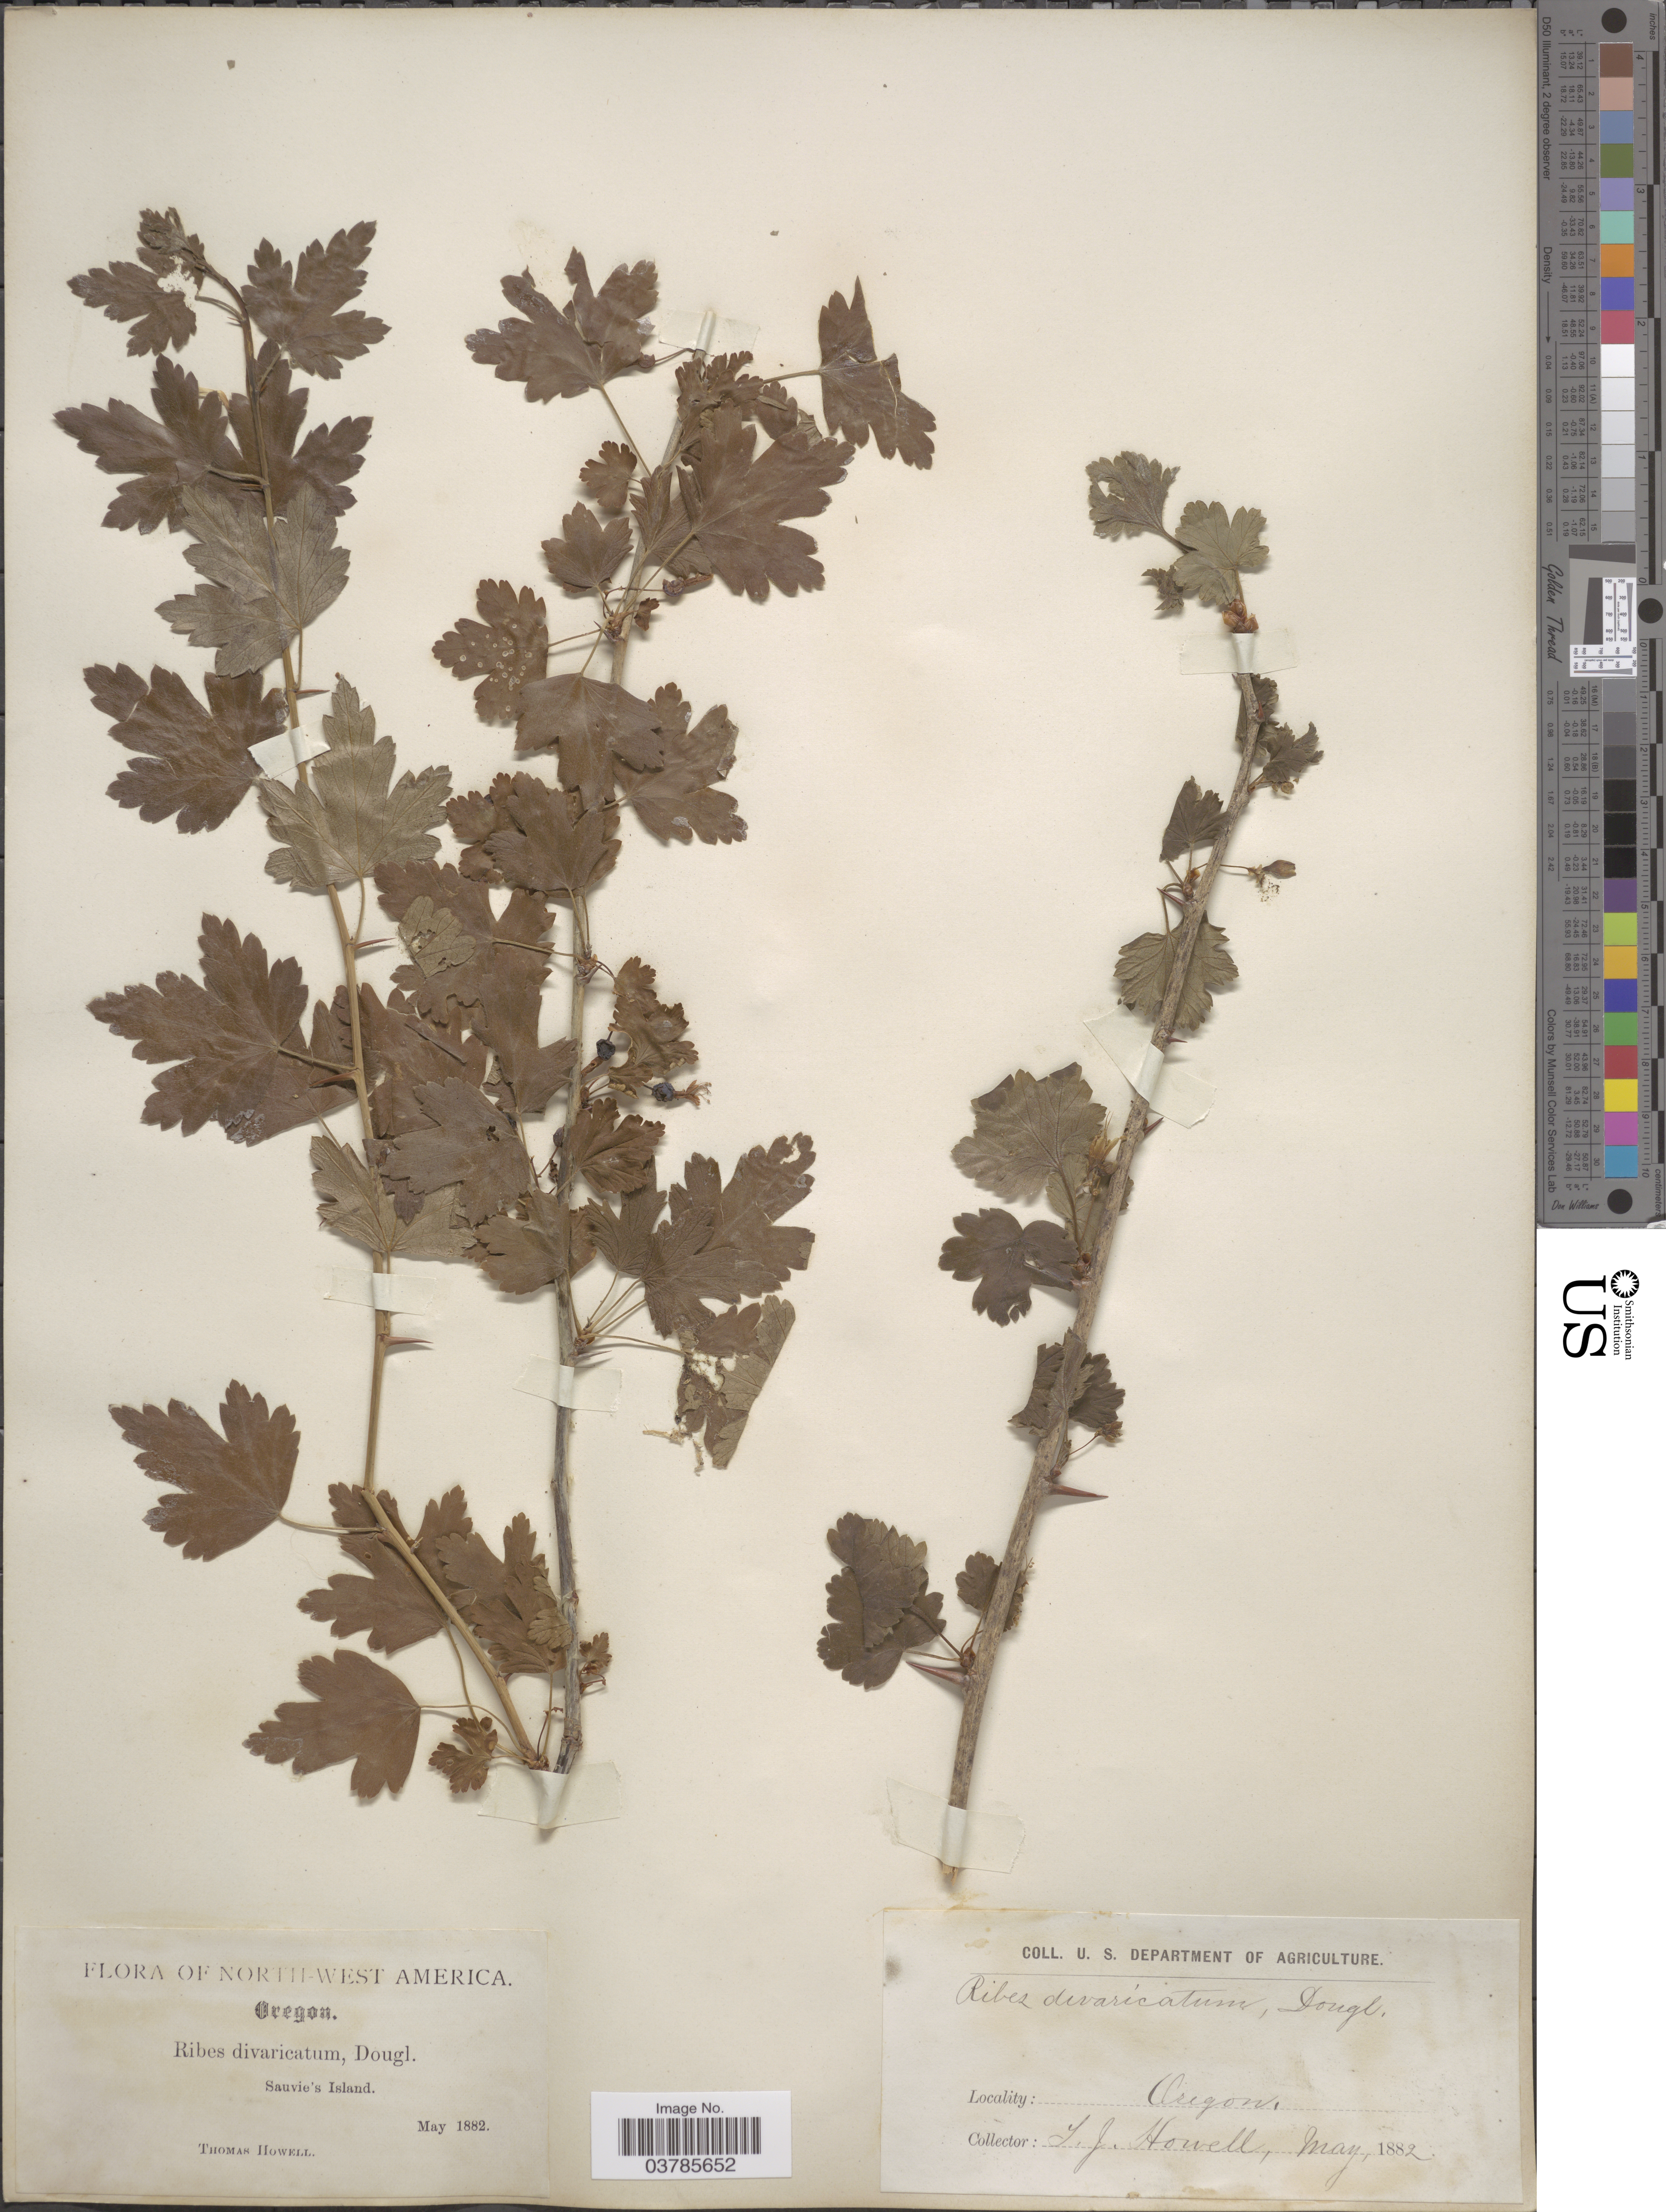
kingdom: Plantae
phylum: Tracheophyta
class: Magnoliopsida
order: Saxifragales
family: Grossulariaceae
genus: Ribes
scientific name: Ribes divaricatum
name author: Douglas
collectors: T. J. Howell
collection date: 1882-05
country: United States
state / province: Oregon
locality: Sauvie's Island.